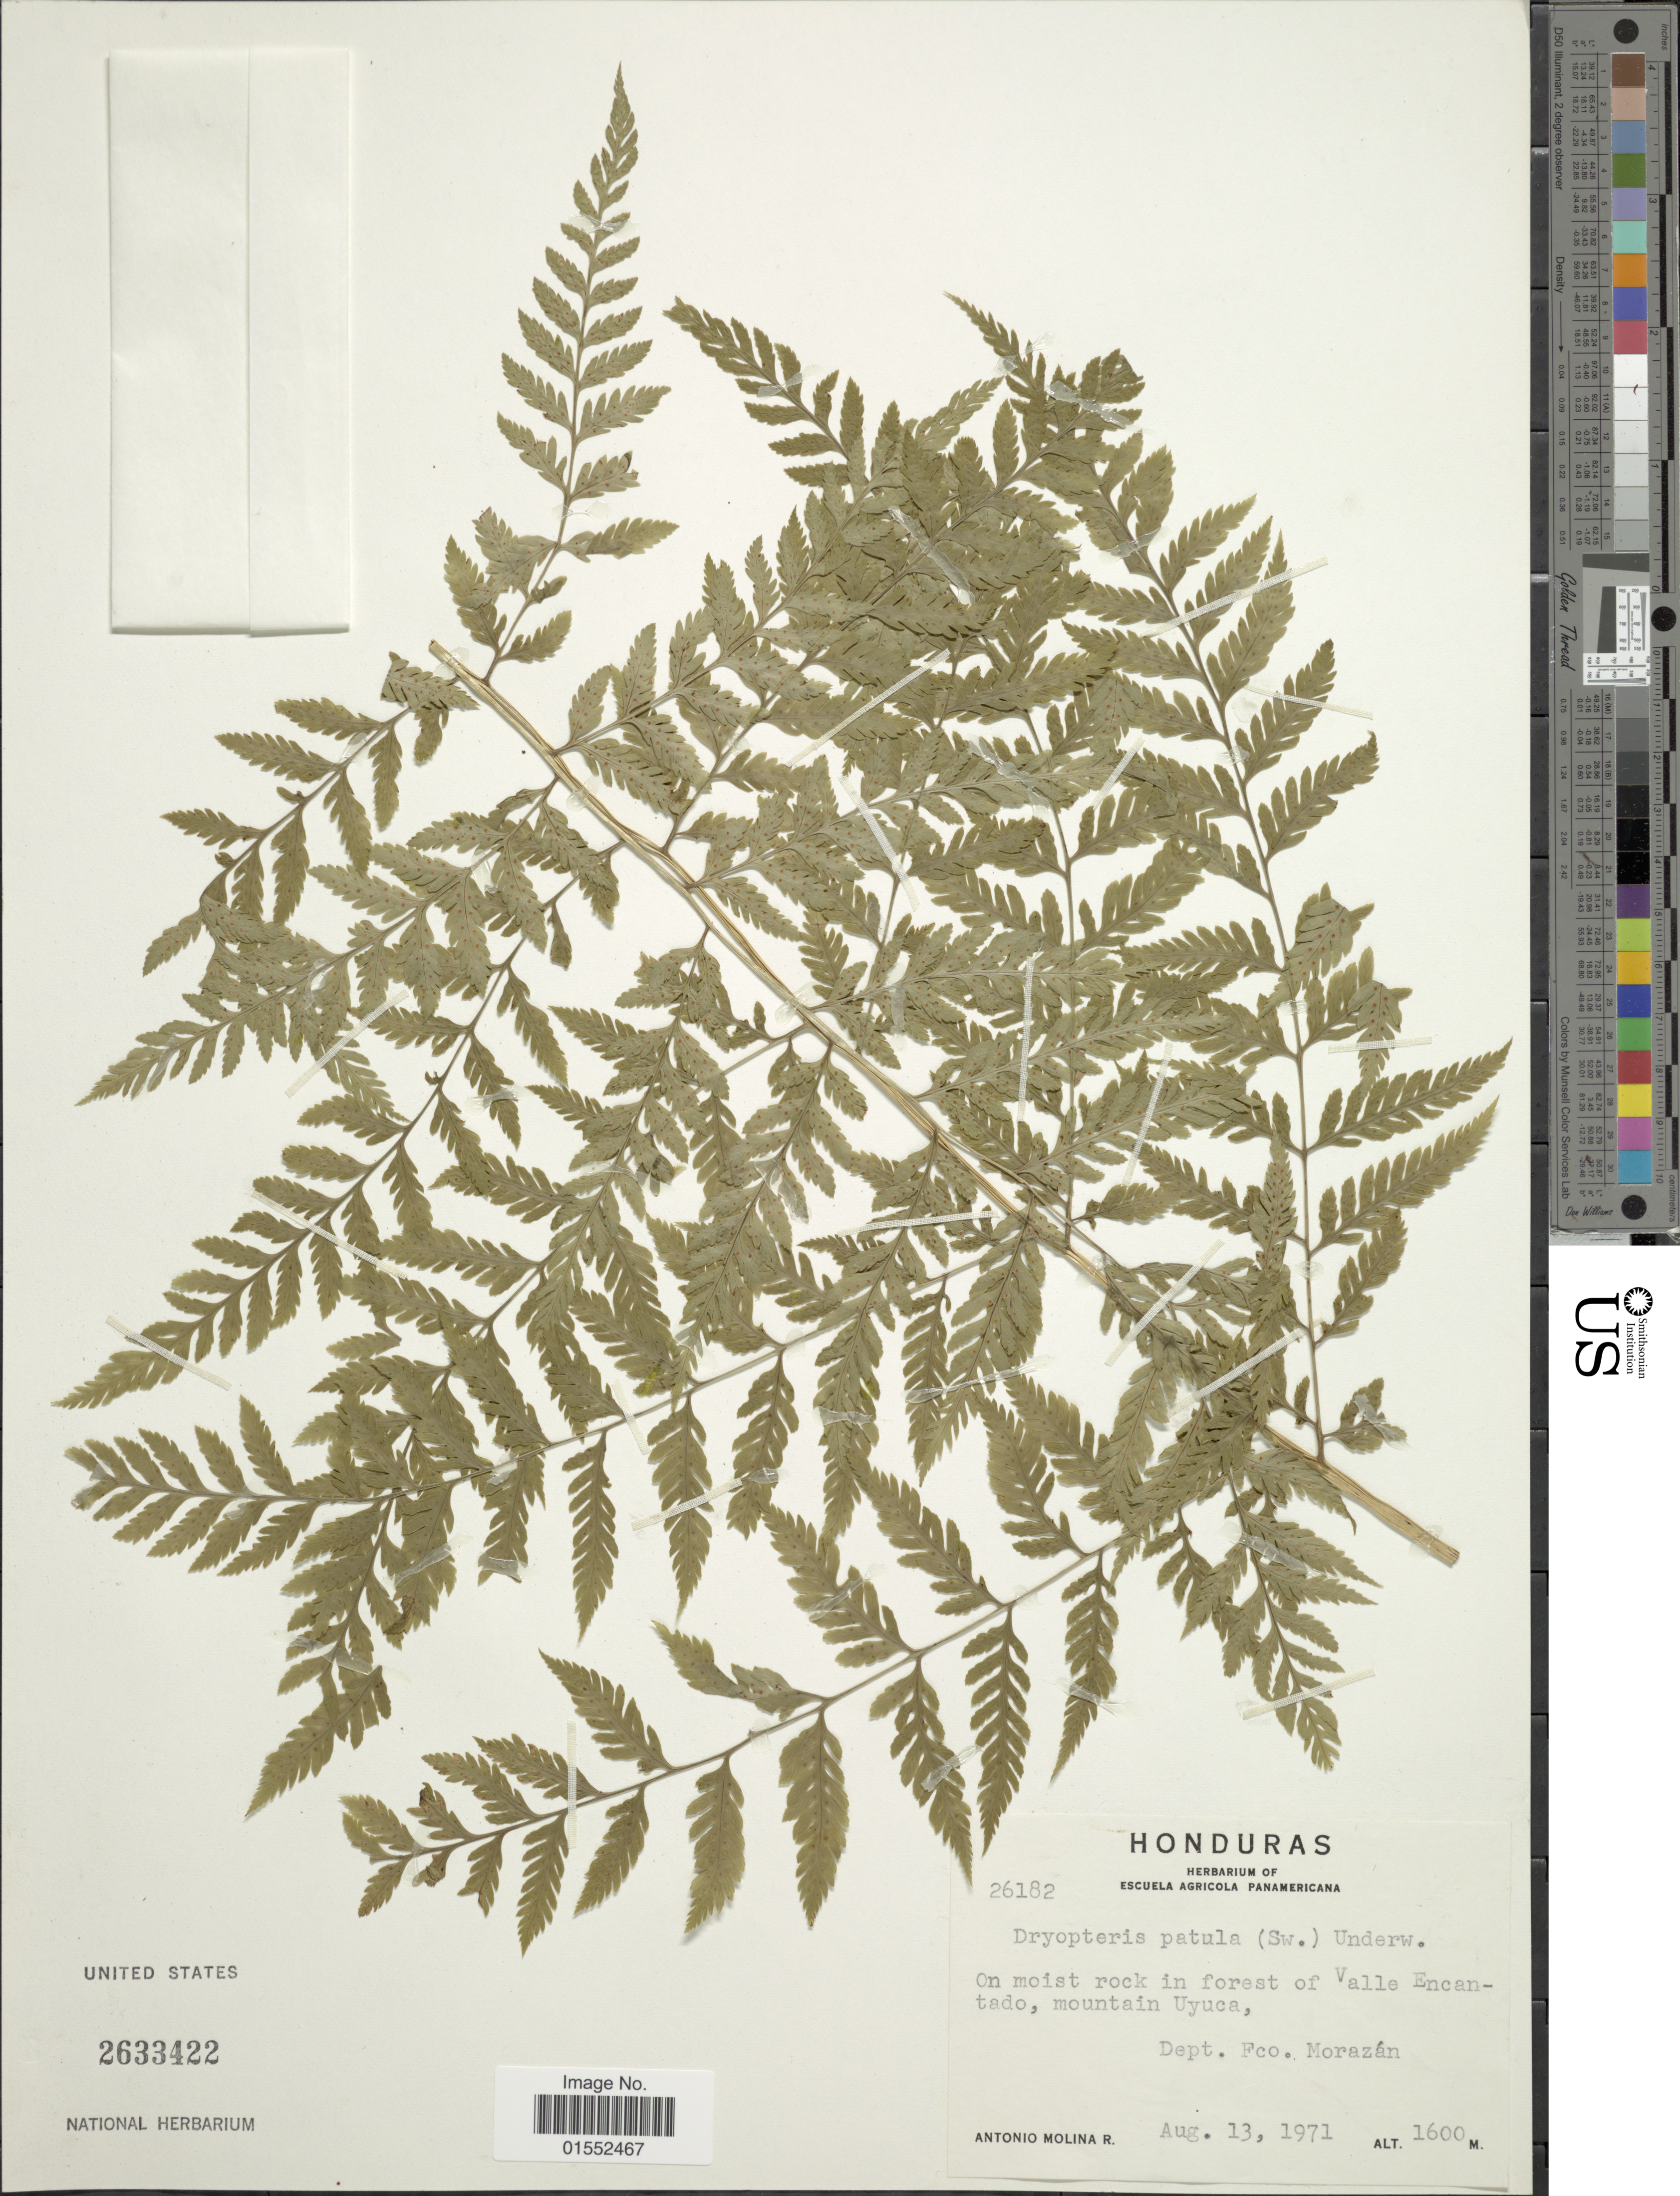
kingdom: Plantae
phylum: Tracheophyta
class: Polypodiopsida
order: Polypodiales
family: Dryopteridaceae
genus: Dryopteris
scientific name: Dryopteris patula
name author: (Sw.) Underw.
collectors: A. R. Molina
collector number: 26182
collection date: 1971-08-13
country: Honduras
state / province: Fco. Morazán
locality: On moist rock in forest of Valle Encantado, mountain Uyuca, dept, Fco. Morazan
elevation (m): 1600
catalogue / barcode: US 2633422